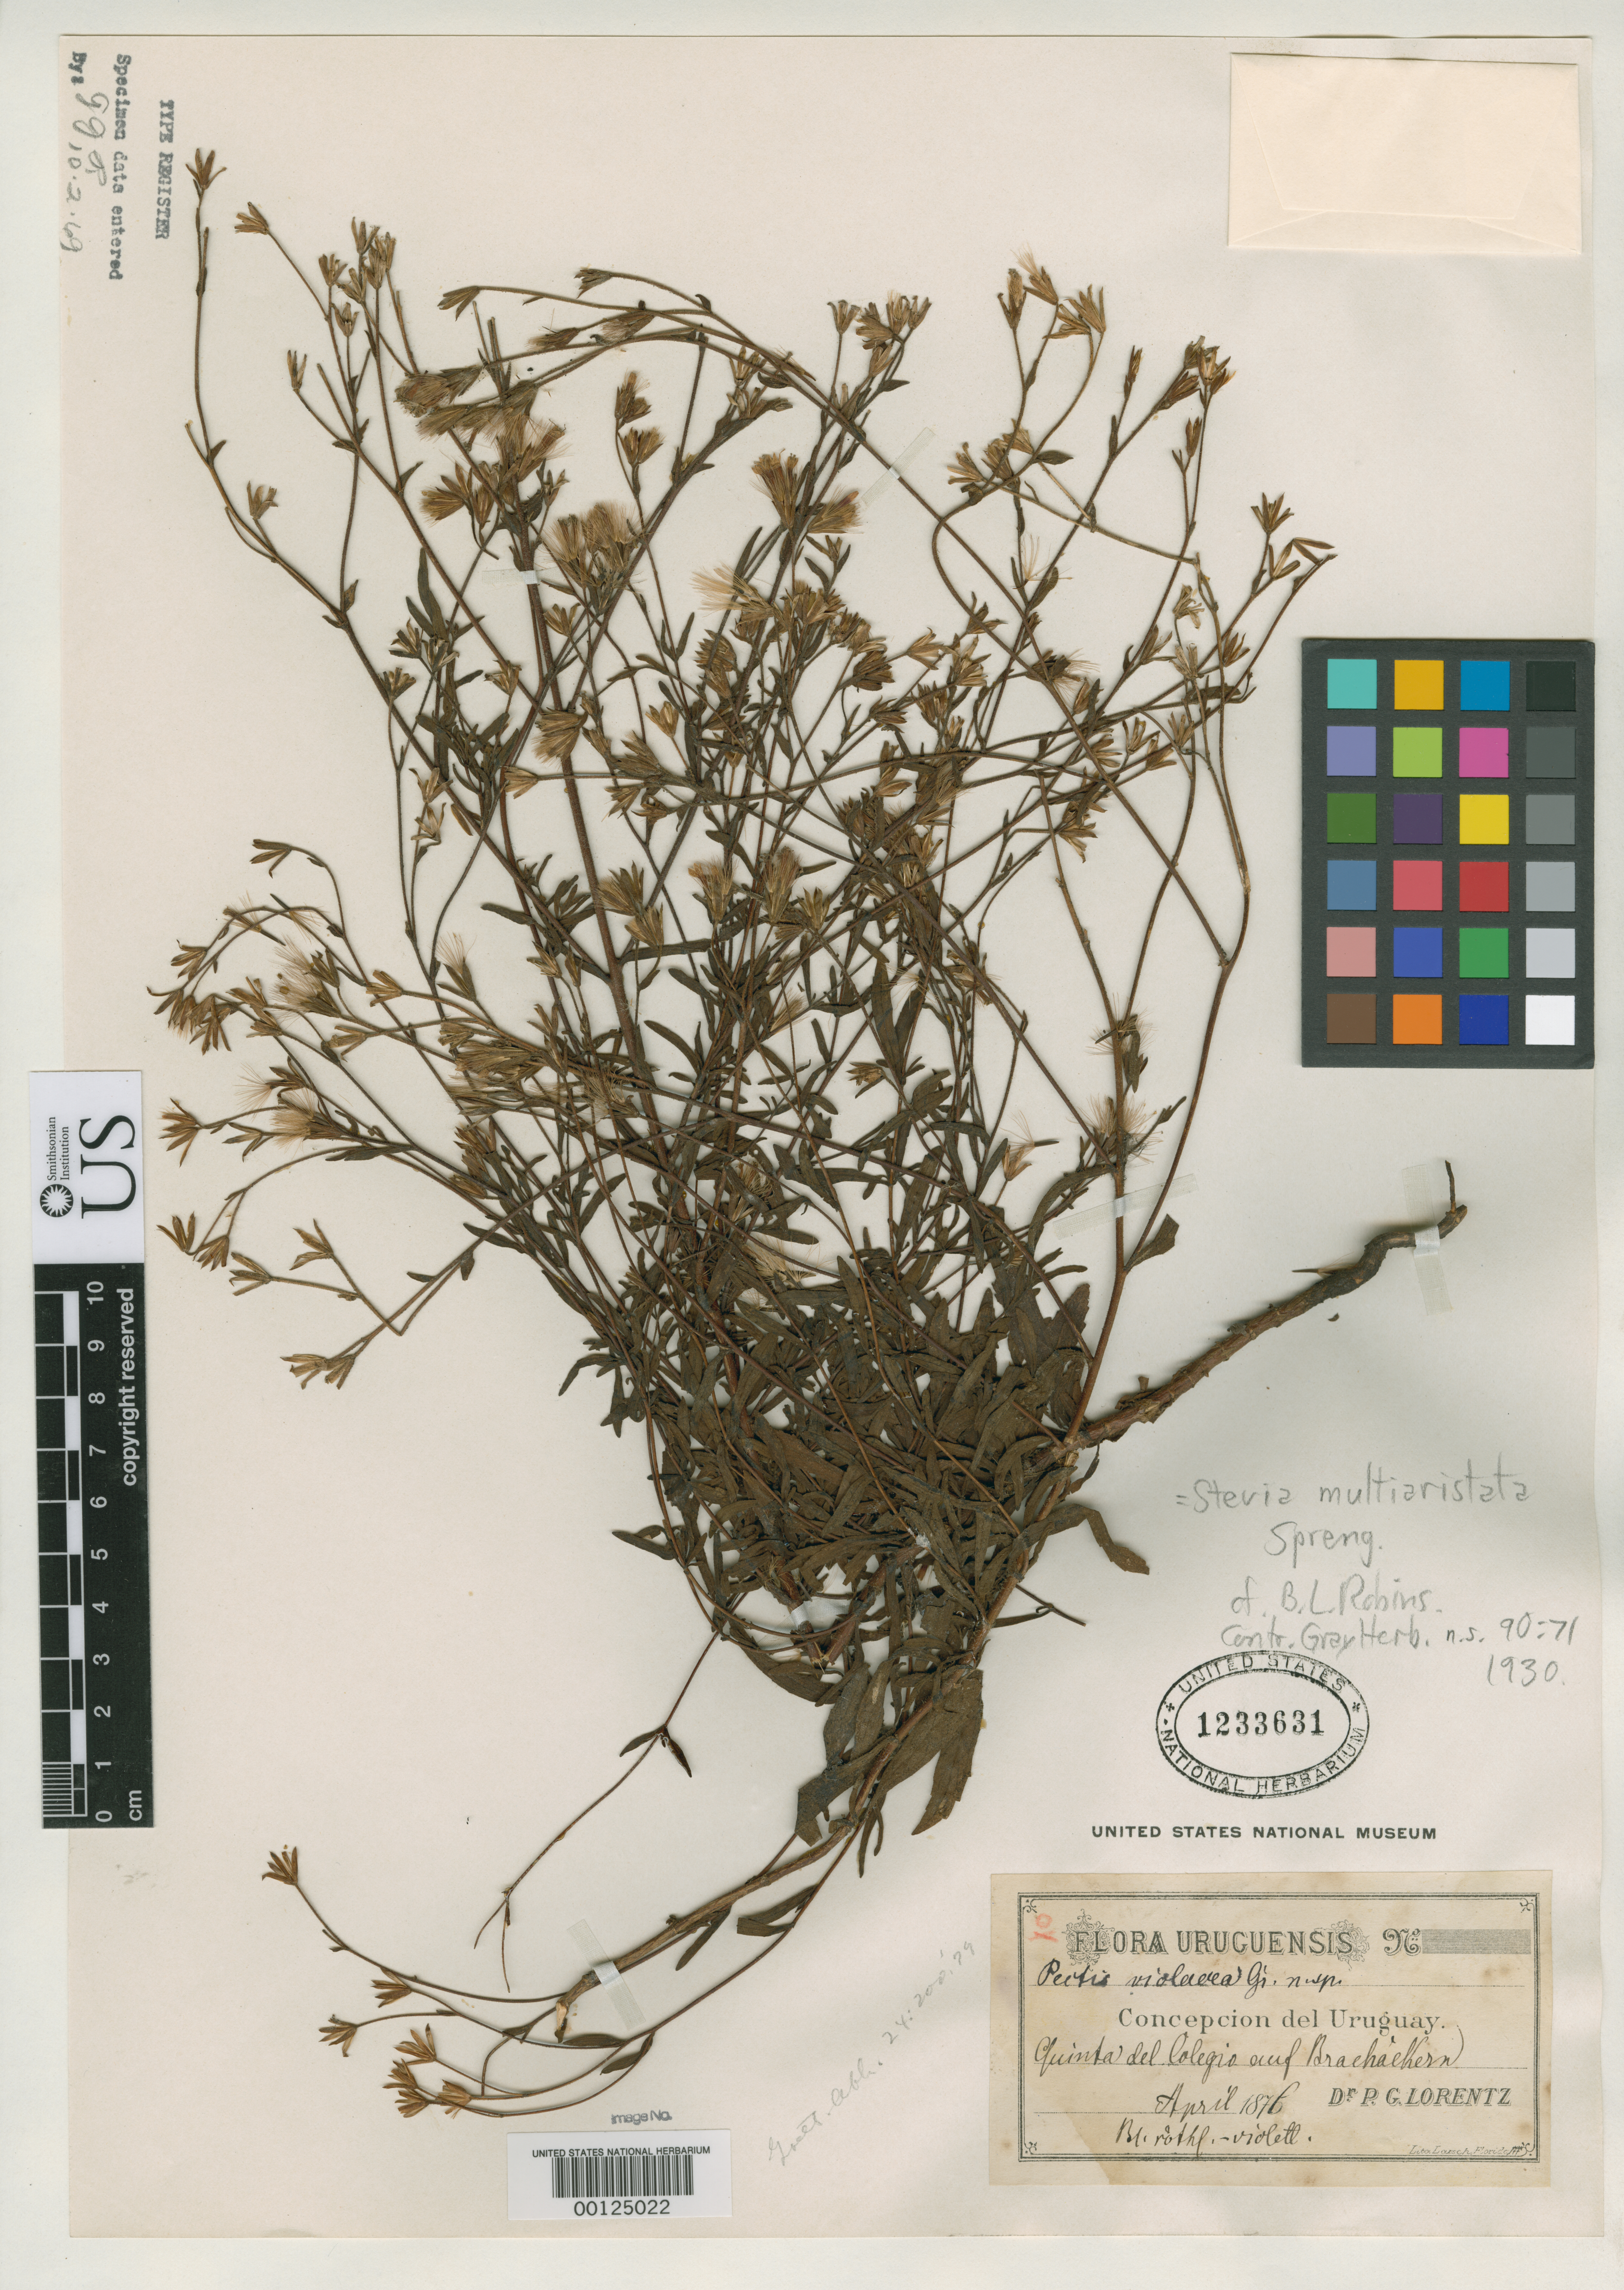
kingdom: Plantae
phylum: Tracheophyta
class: Magnoliopsida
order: Asterales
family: Asteraceae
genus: Pectis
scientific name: Pectis violacea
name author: Griseb.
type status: Type Collection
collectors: P. G. Lorentz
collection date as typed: Apr 1876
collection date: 1876-04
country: Argentina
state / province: Entre Ríos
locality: Concepcion del Uruguay.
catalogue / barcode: US 1233631